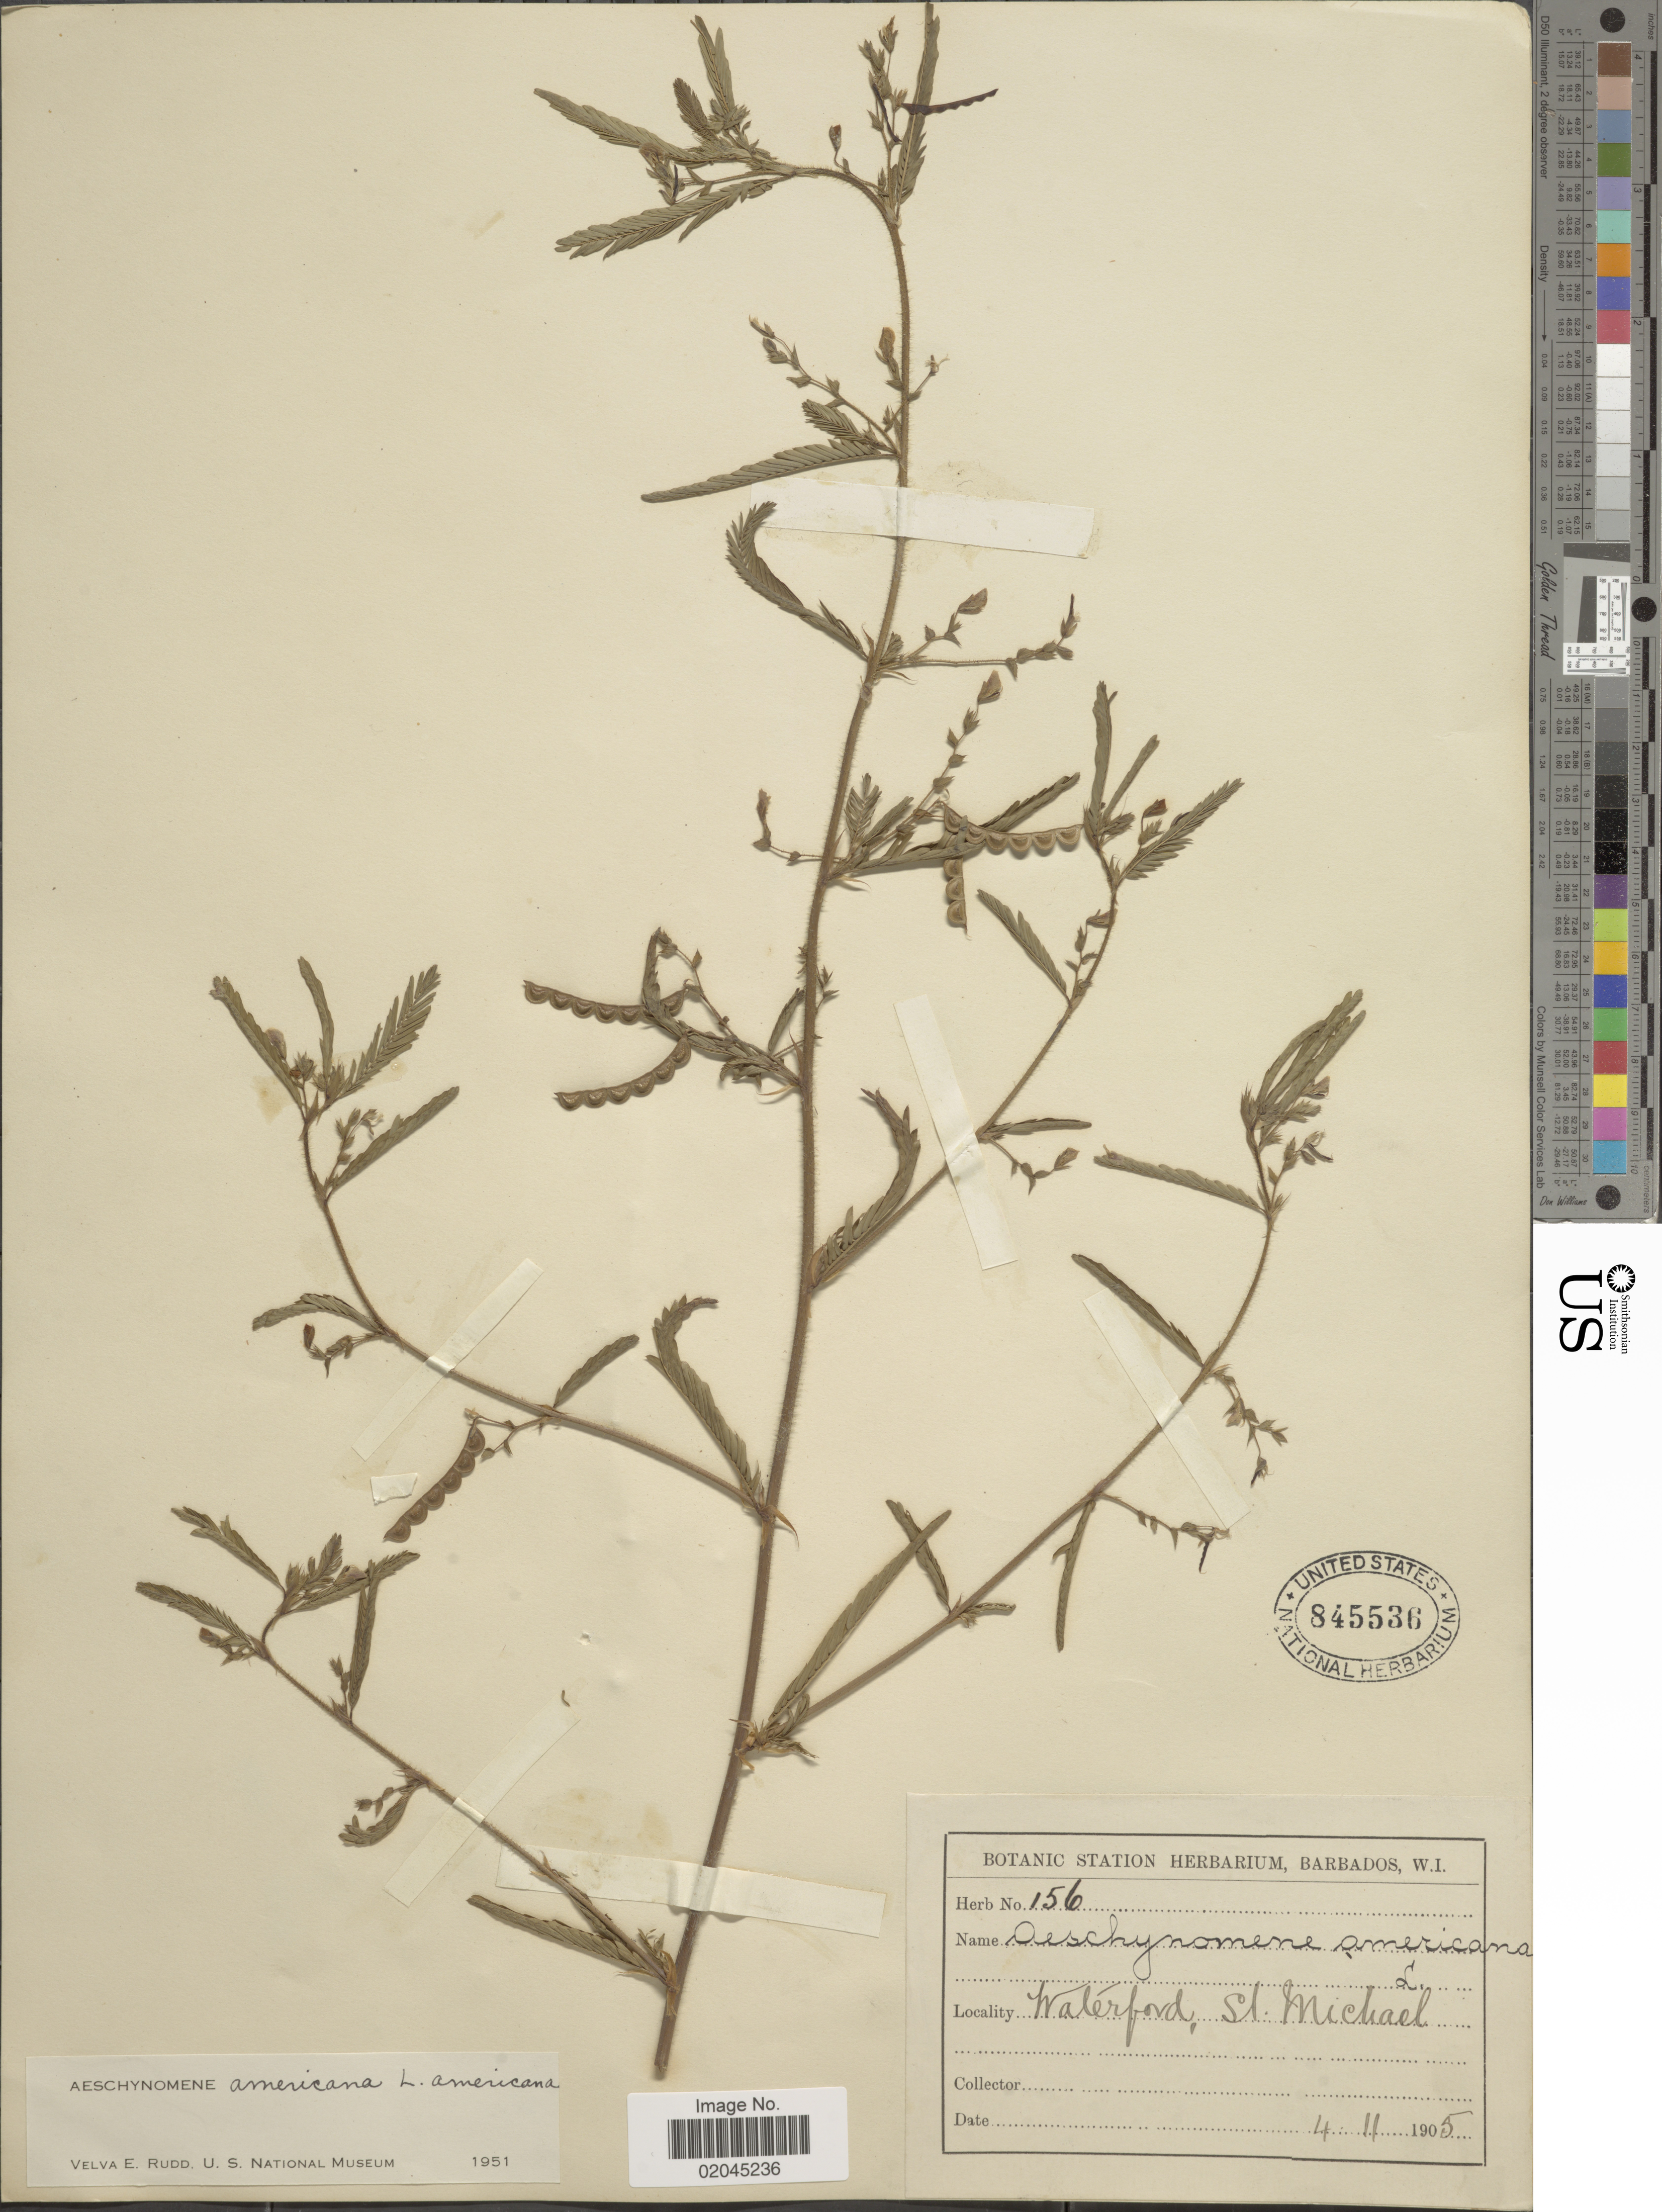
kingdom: Plantae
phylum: Tracheophyta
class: Magnoliopsida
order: Fabales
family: Fabaceae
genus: Aeschynomene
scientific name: Aeschynomene americana var. americana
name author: L.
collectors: Ex Herb. Botanic Station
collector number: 156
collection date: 1905-11-04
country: Barbados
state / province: Saint Michael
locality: Waterford, St Michael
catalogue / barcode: US 845536